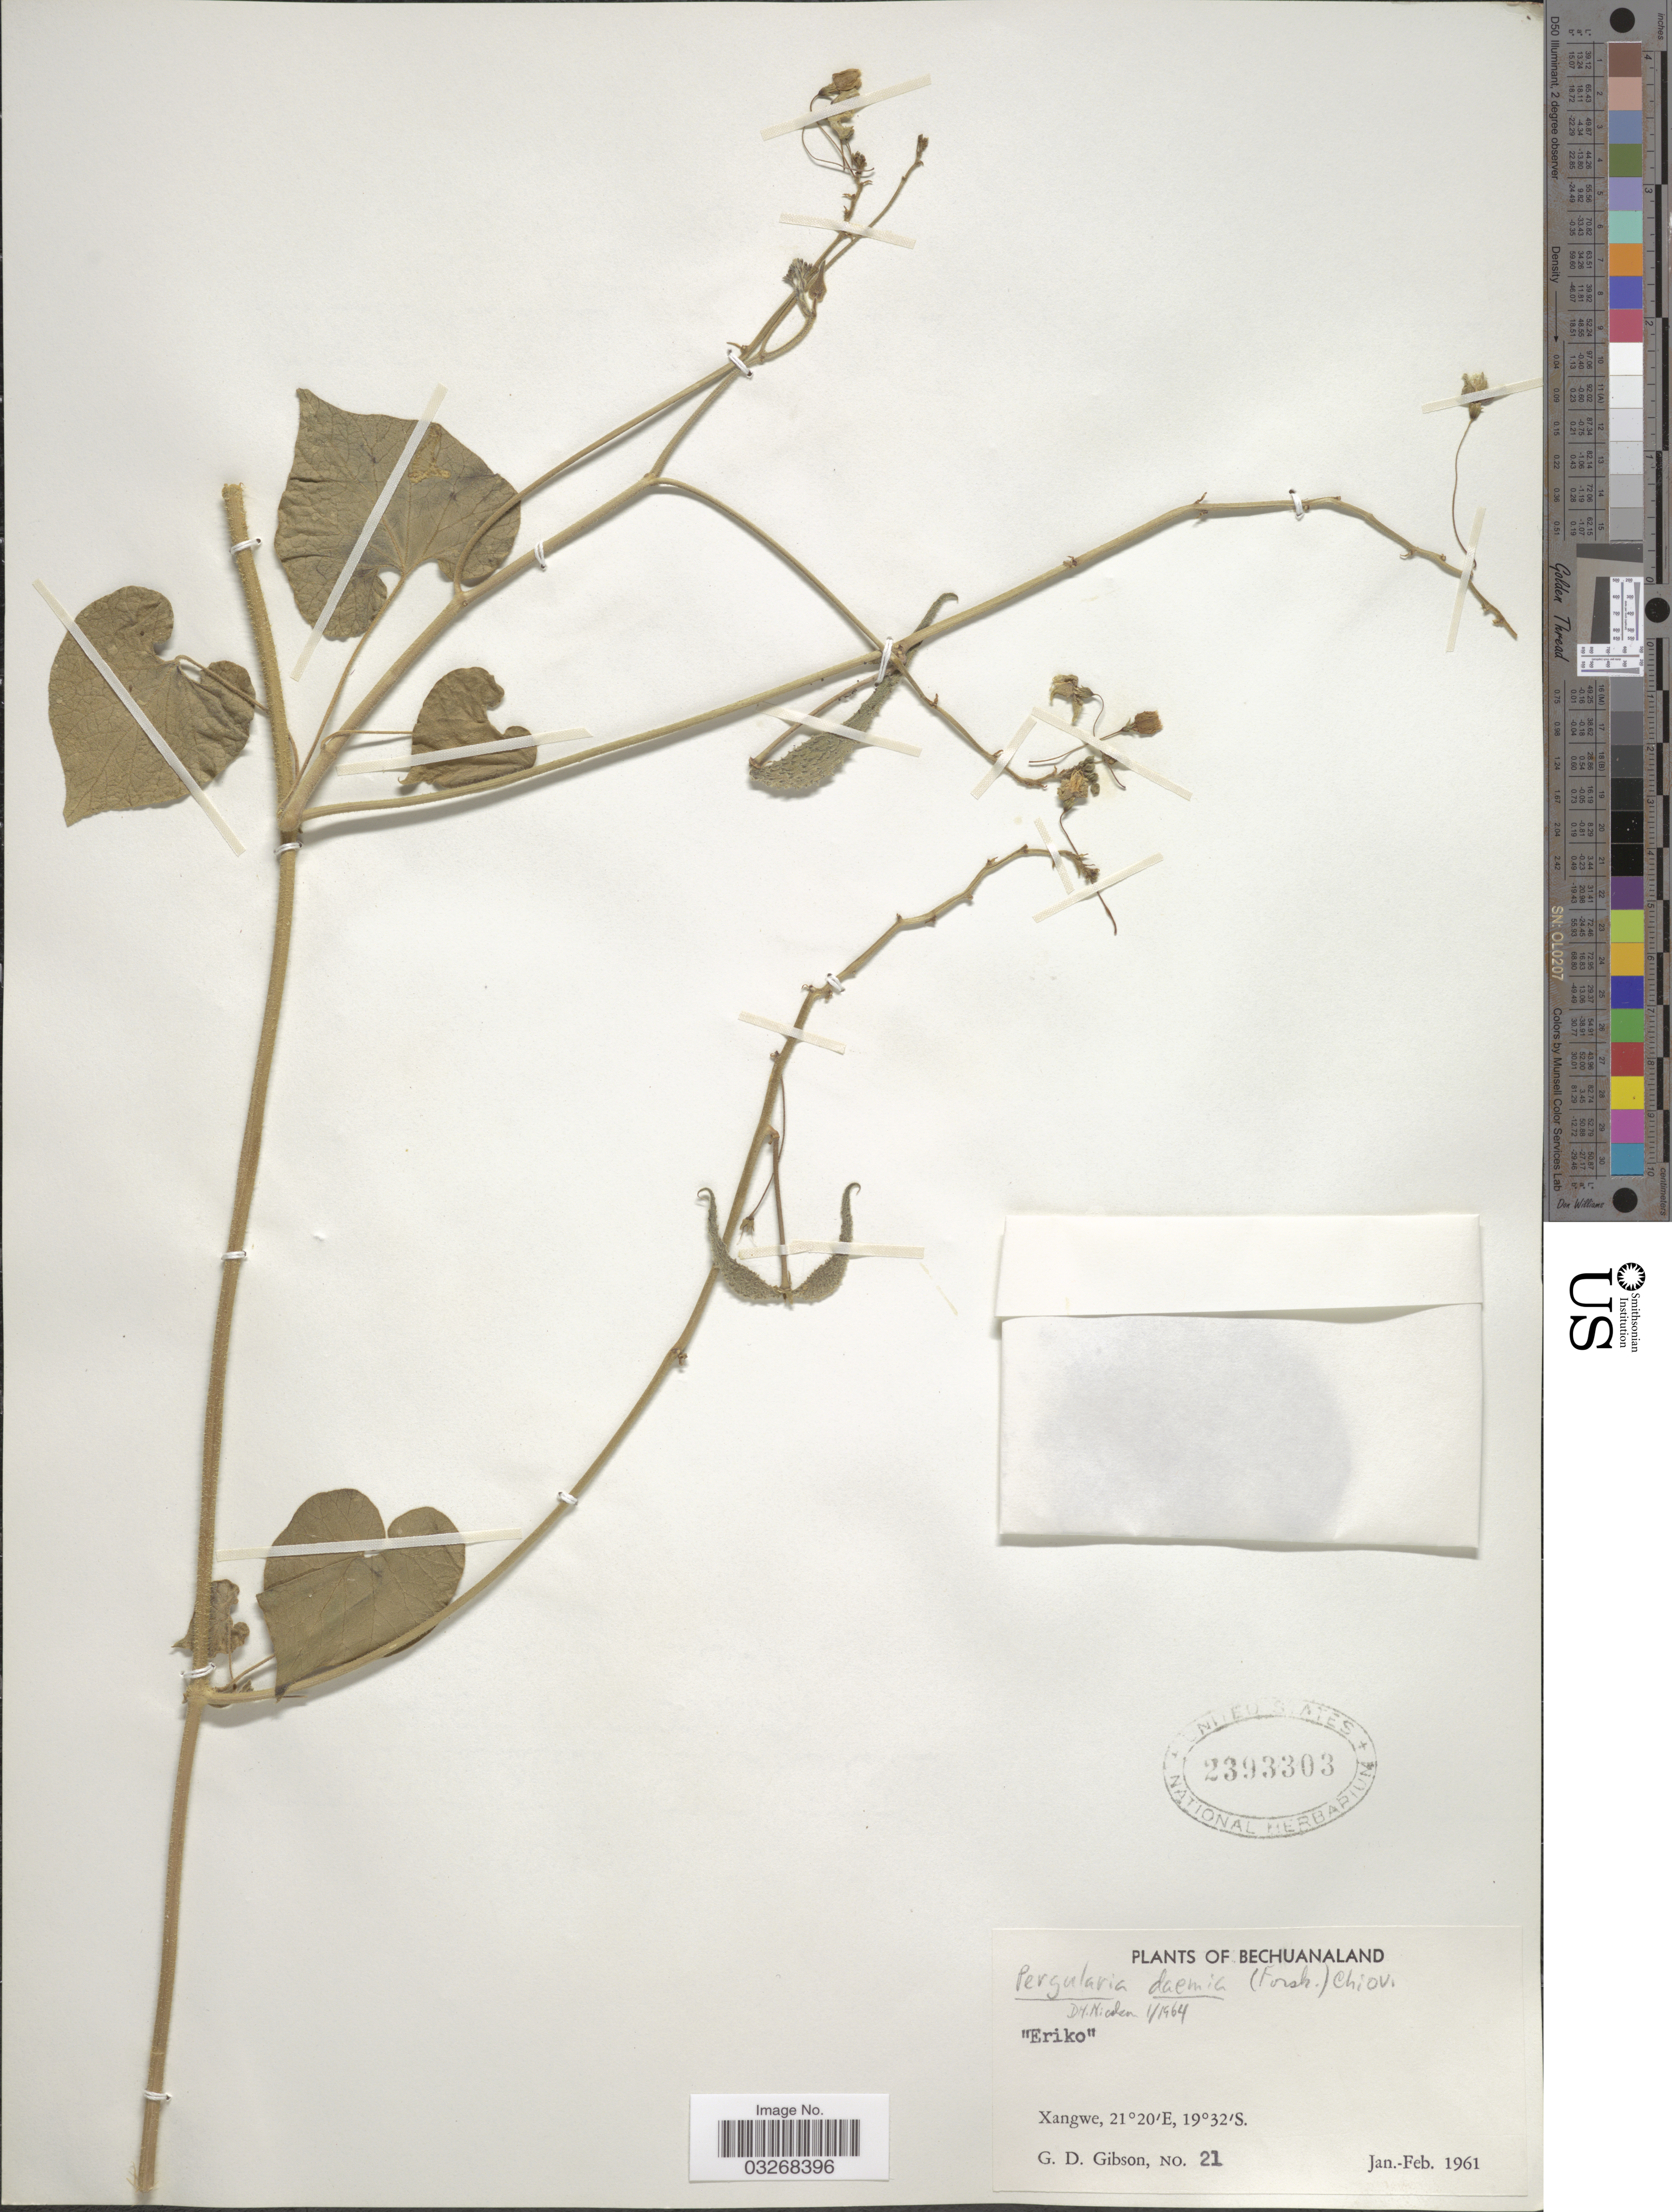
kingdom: Plantae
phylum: Tracheophyta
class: Magnoliopsida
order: Gentianales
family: Apocynaceae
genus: Pergularia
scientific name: Pergularia daemia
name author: (Forssk.) Chiov.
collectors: G. D. Gibson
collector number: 21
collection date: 1961-01/1961-02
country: Botswana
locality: Bechuanaland. Xangwe.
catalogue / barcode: US 2393303